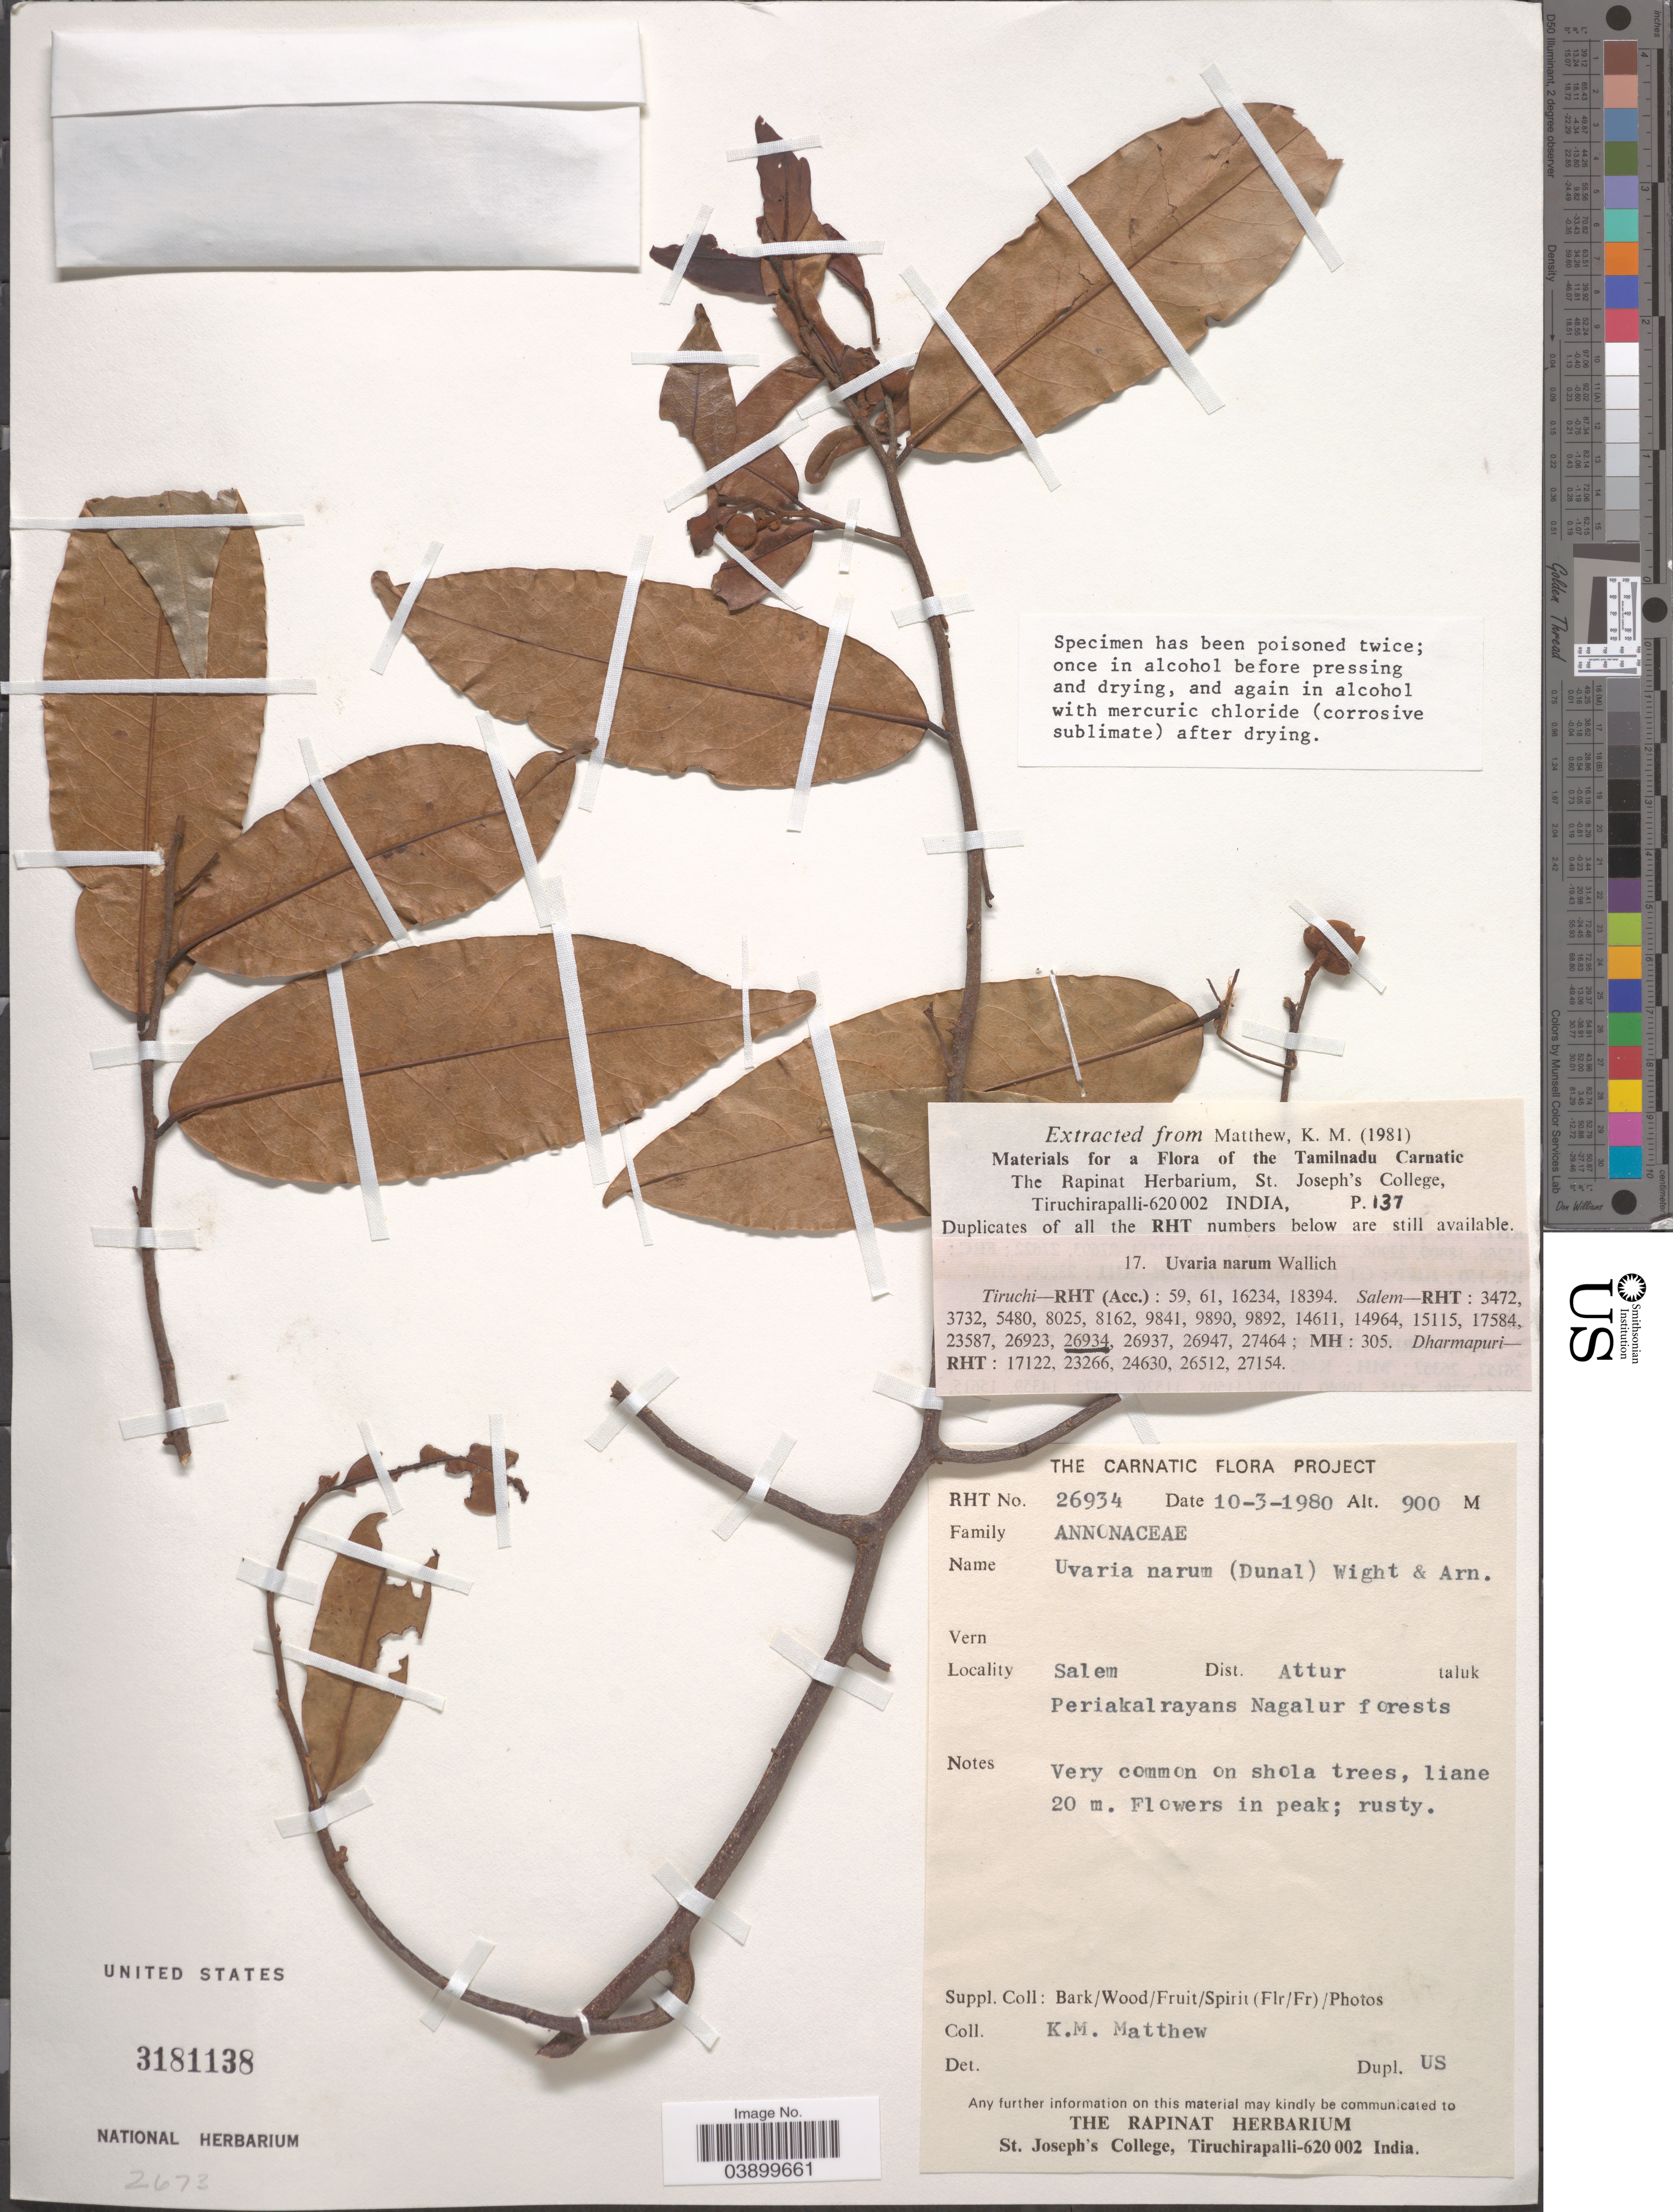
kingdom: Plantae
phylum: Tracheophyta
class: Magnoliopsida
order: Magnoliales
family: Annonaceae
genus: Uvaria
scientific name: Uvaria narum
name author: (Dunal) Blume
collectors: K. M. Matthew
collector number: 26934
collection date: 1980-03-10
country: India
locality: Salem. dist. Attur taluk. Periakalrayans Nagalur forests.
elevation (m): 900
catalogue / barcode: US 3181138